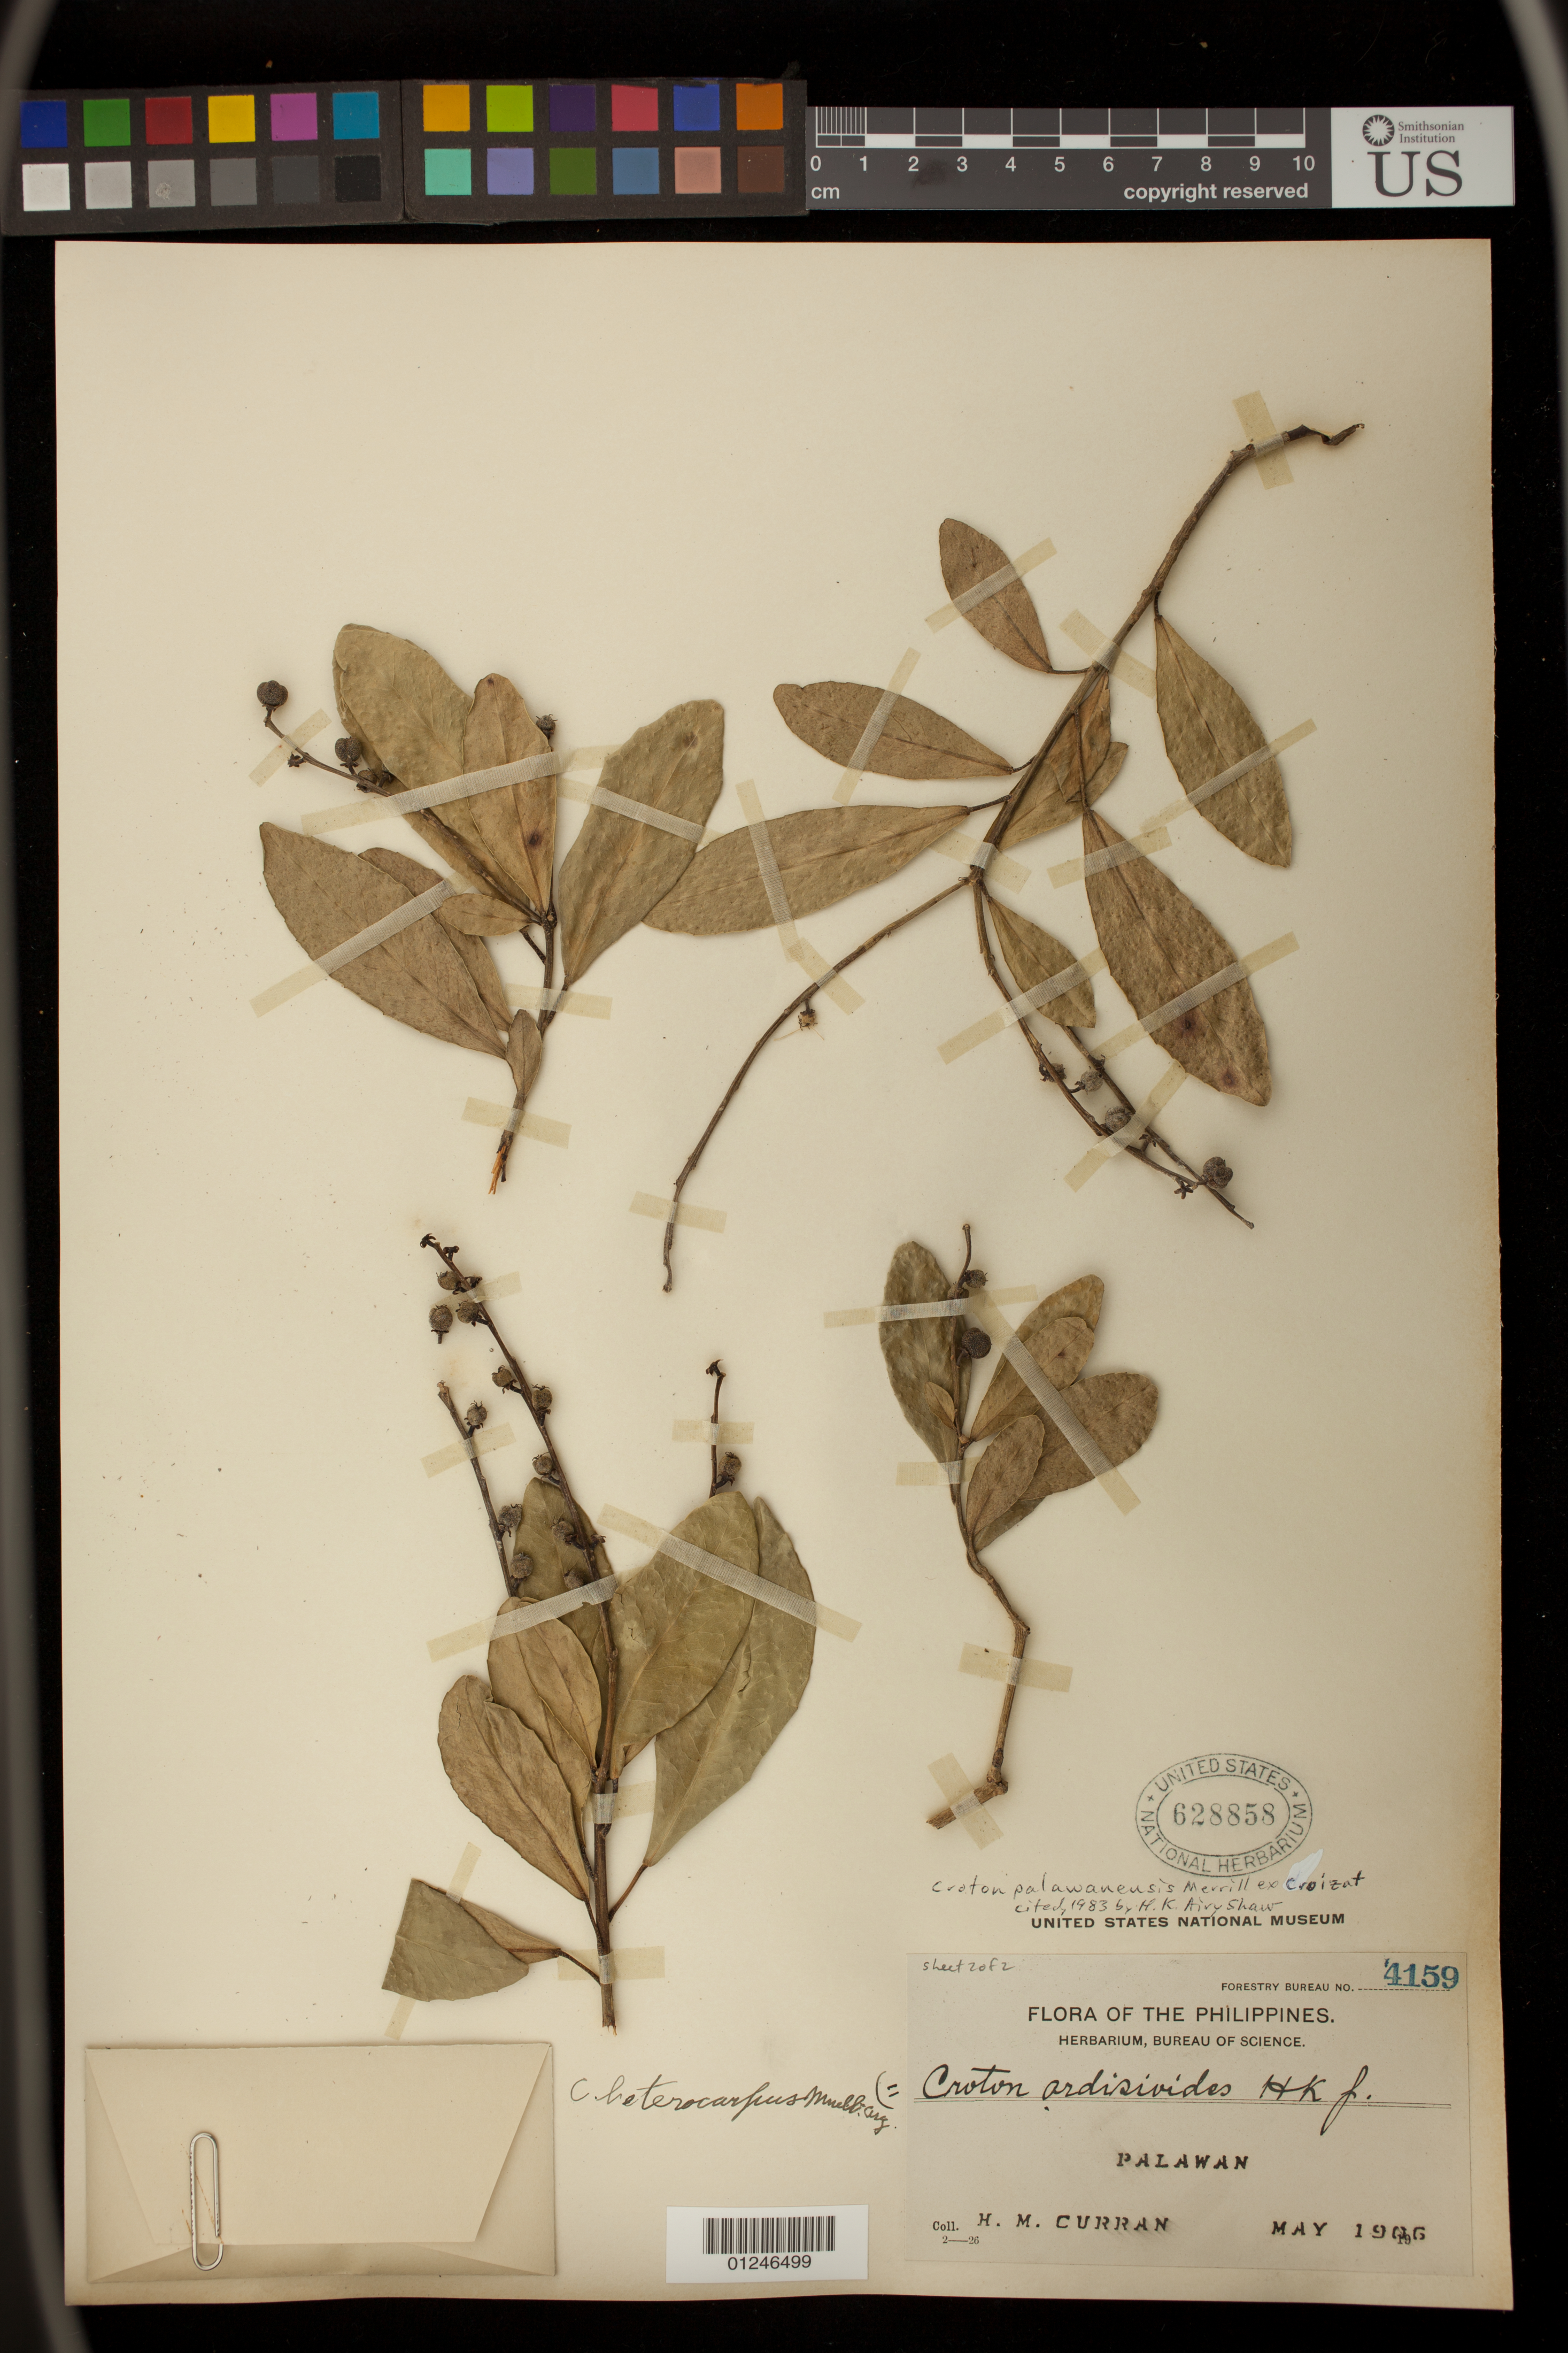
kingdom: Plantae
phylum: Tracheophyta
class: Magnoliopsida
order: Malpighiales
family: Euphorbiaceae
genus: Croton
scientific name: Croton palawanensis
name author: Merr. ex Croizat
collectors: H. M. Curran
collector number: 4159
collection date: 1906-05-01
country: Philippines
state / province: Mimaropa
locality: Palawan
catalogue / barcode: US 628858